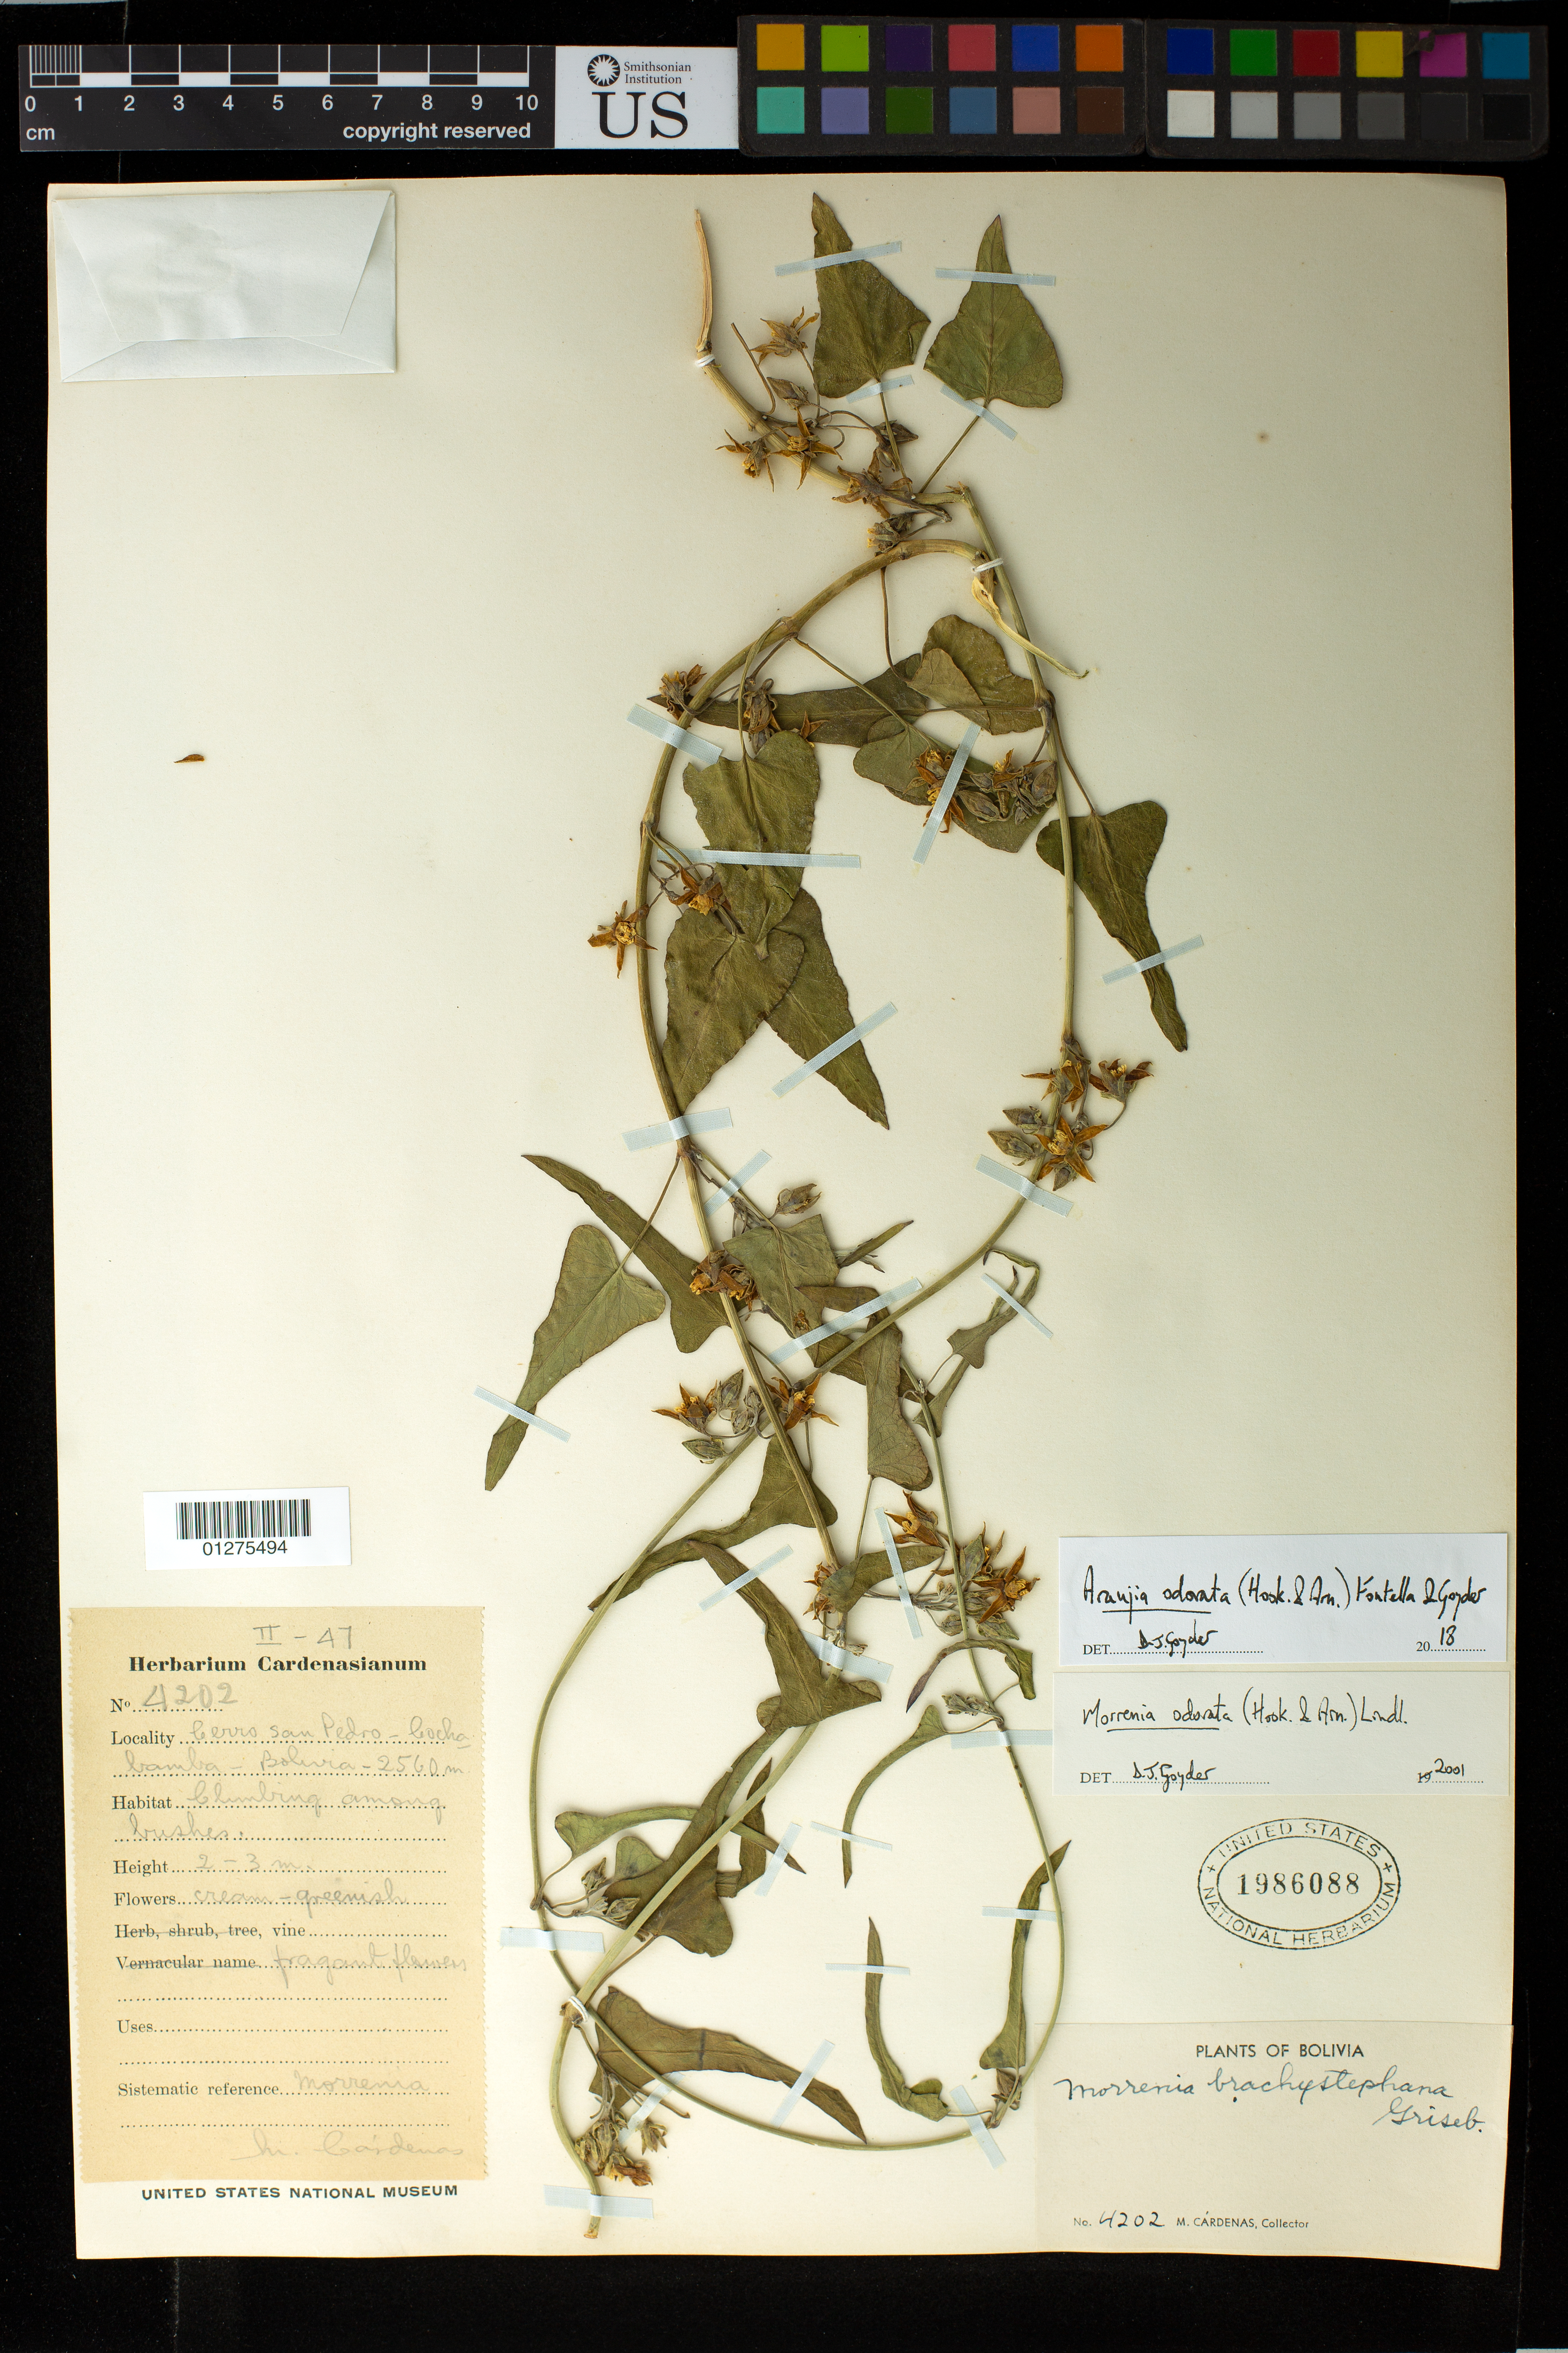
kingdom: Plantae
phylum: Tracheophyta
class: Magnoliopsida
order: Gentianales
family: Apocynaceae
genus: Araujia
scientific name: Araujia odorata (Hook. & Arn.) Fontella & Goyder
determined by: Goyder, D. J.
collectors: M. Cárdenas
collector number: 4202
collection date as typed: Feb 1947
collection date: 1947-02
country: Bolivia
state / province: Cochabamba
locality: San Pedro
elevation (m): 2560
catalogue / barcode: US 1986088